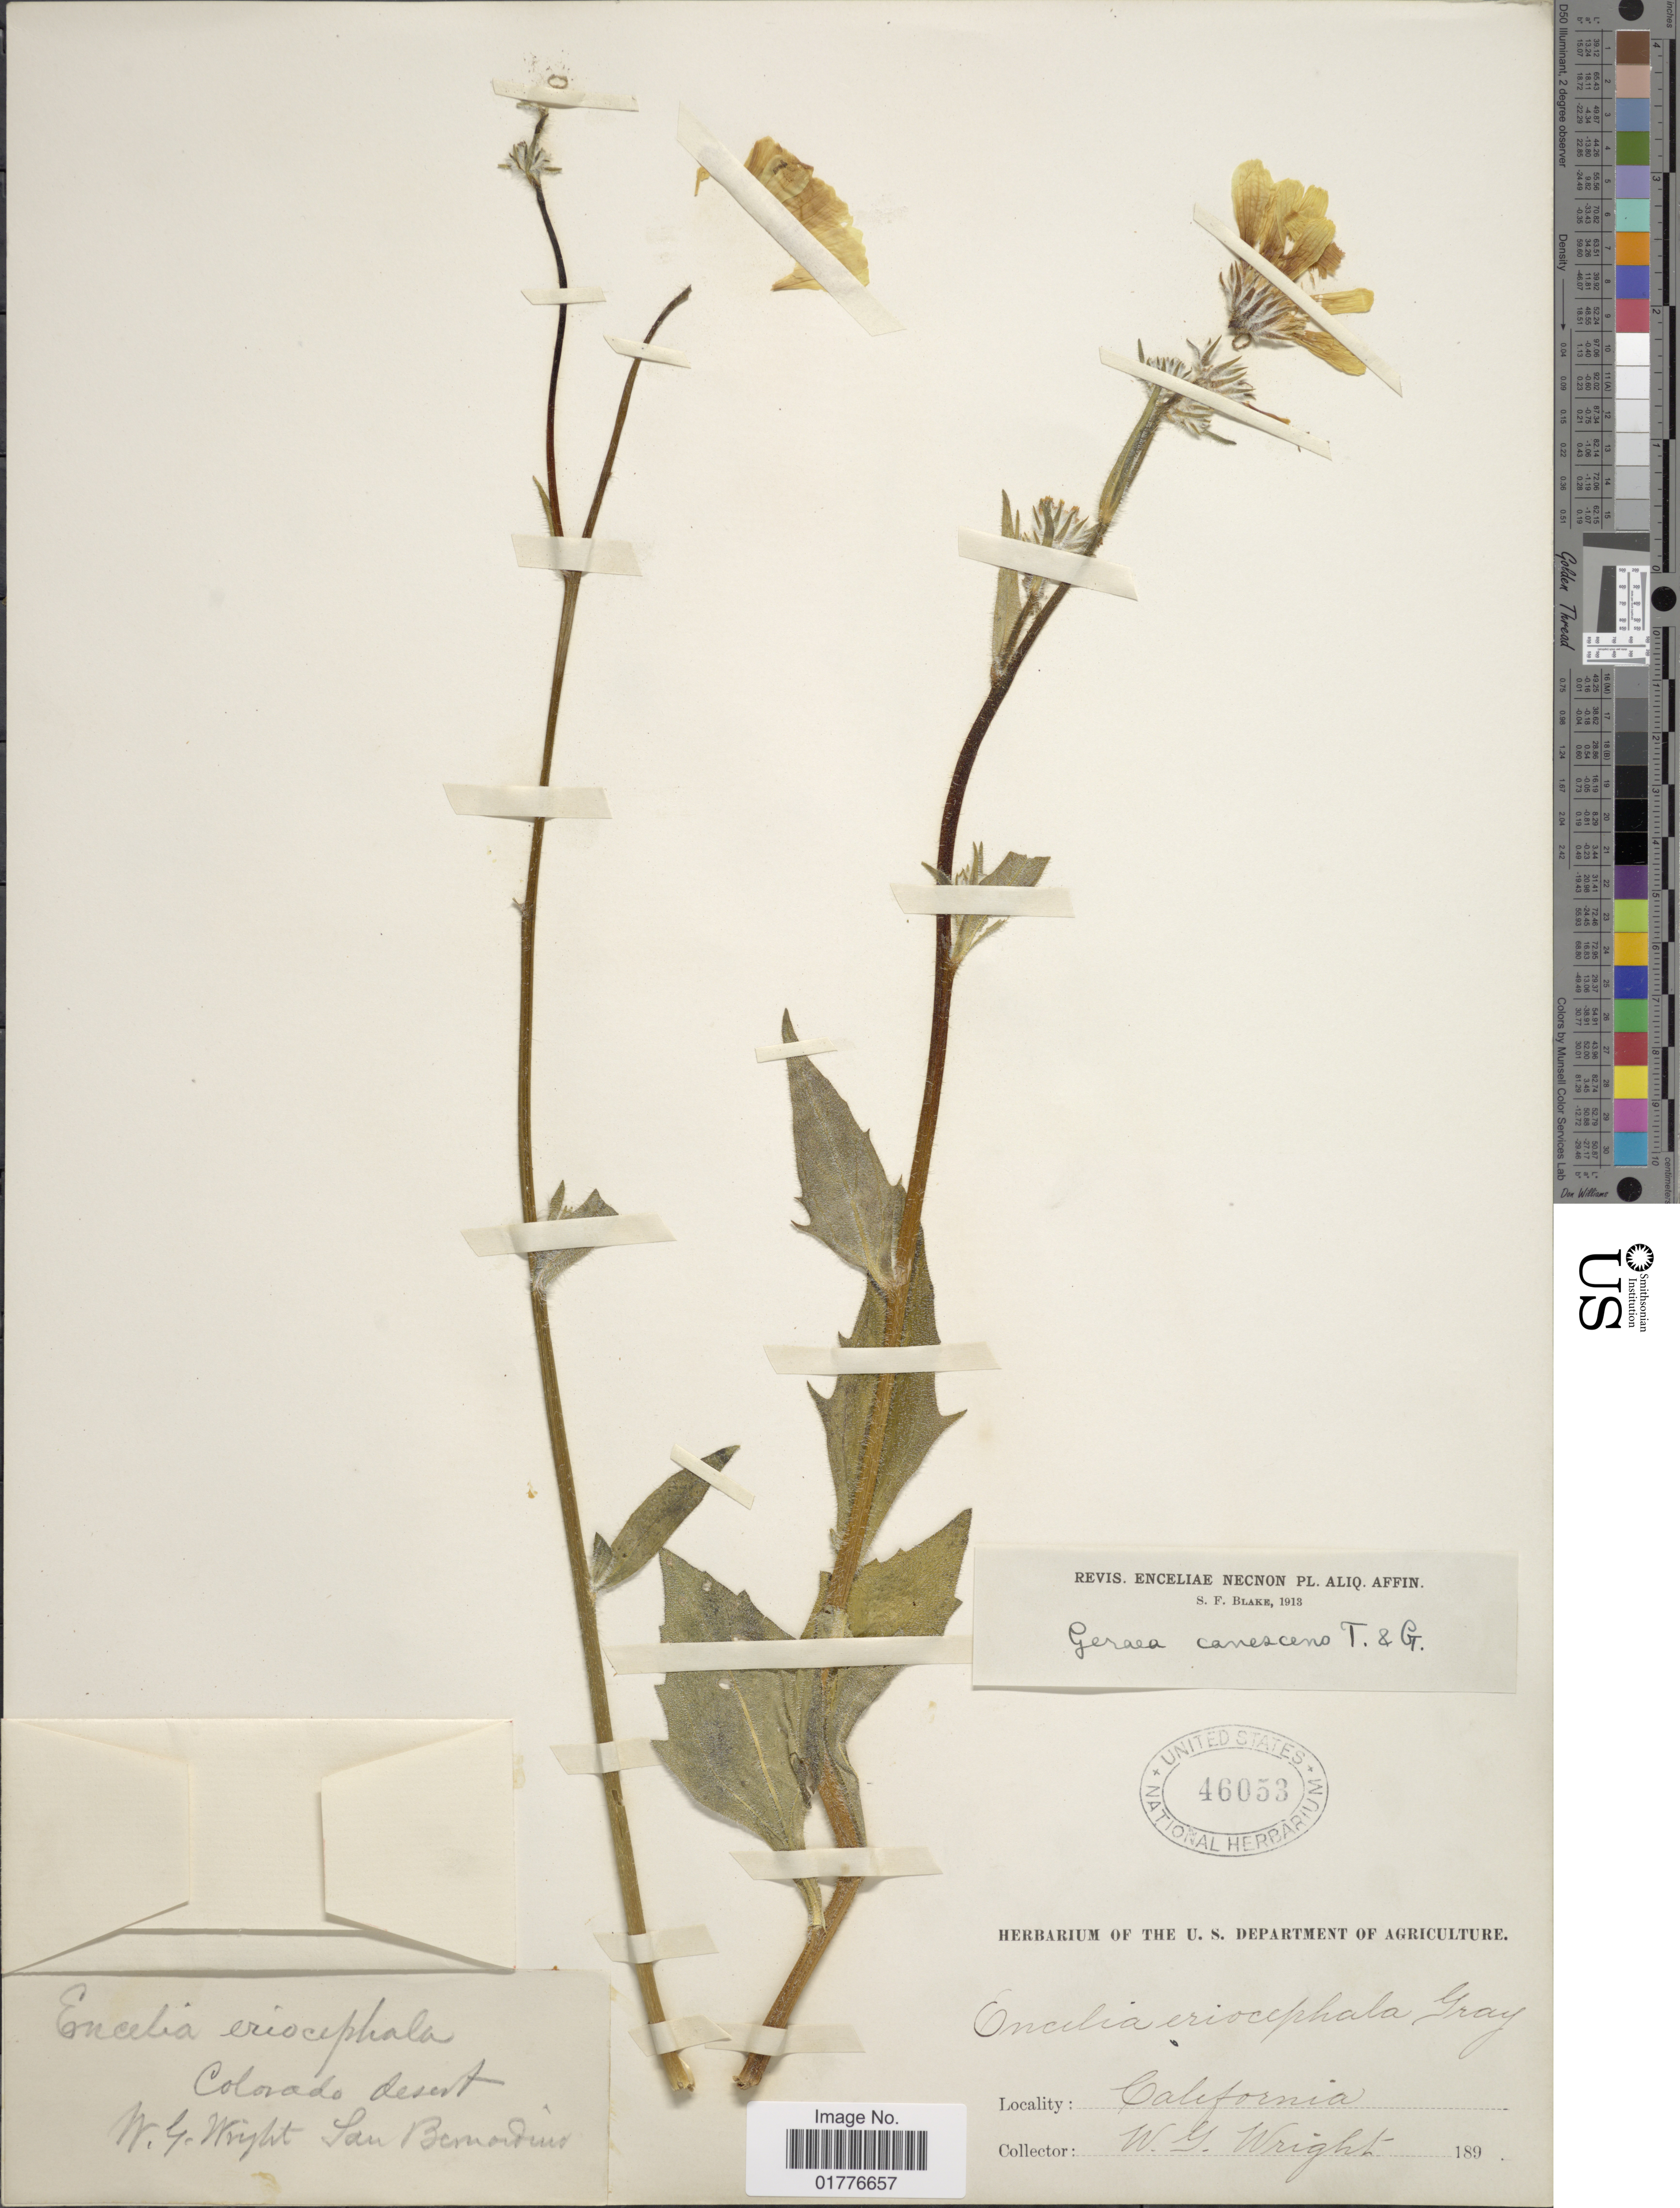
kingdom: Plantae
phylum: Tracheophyta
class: Magnoliopsida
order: Asterales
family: Asteraceae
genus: Geraea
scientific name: Geraea canescens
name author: Torr. & A. Gray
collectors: W. G. Wright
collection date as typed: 189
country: United States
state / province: California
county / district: San Bernardino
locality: Colorado Desert, San Bernardino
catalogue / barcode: US 46053